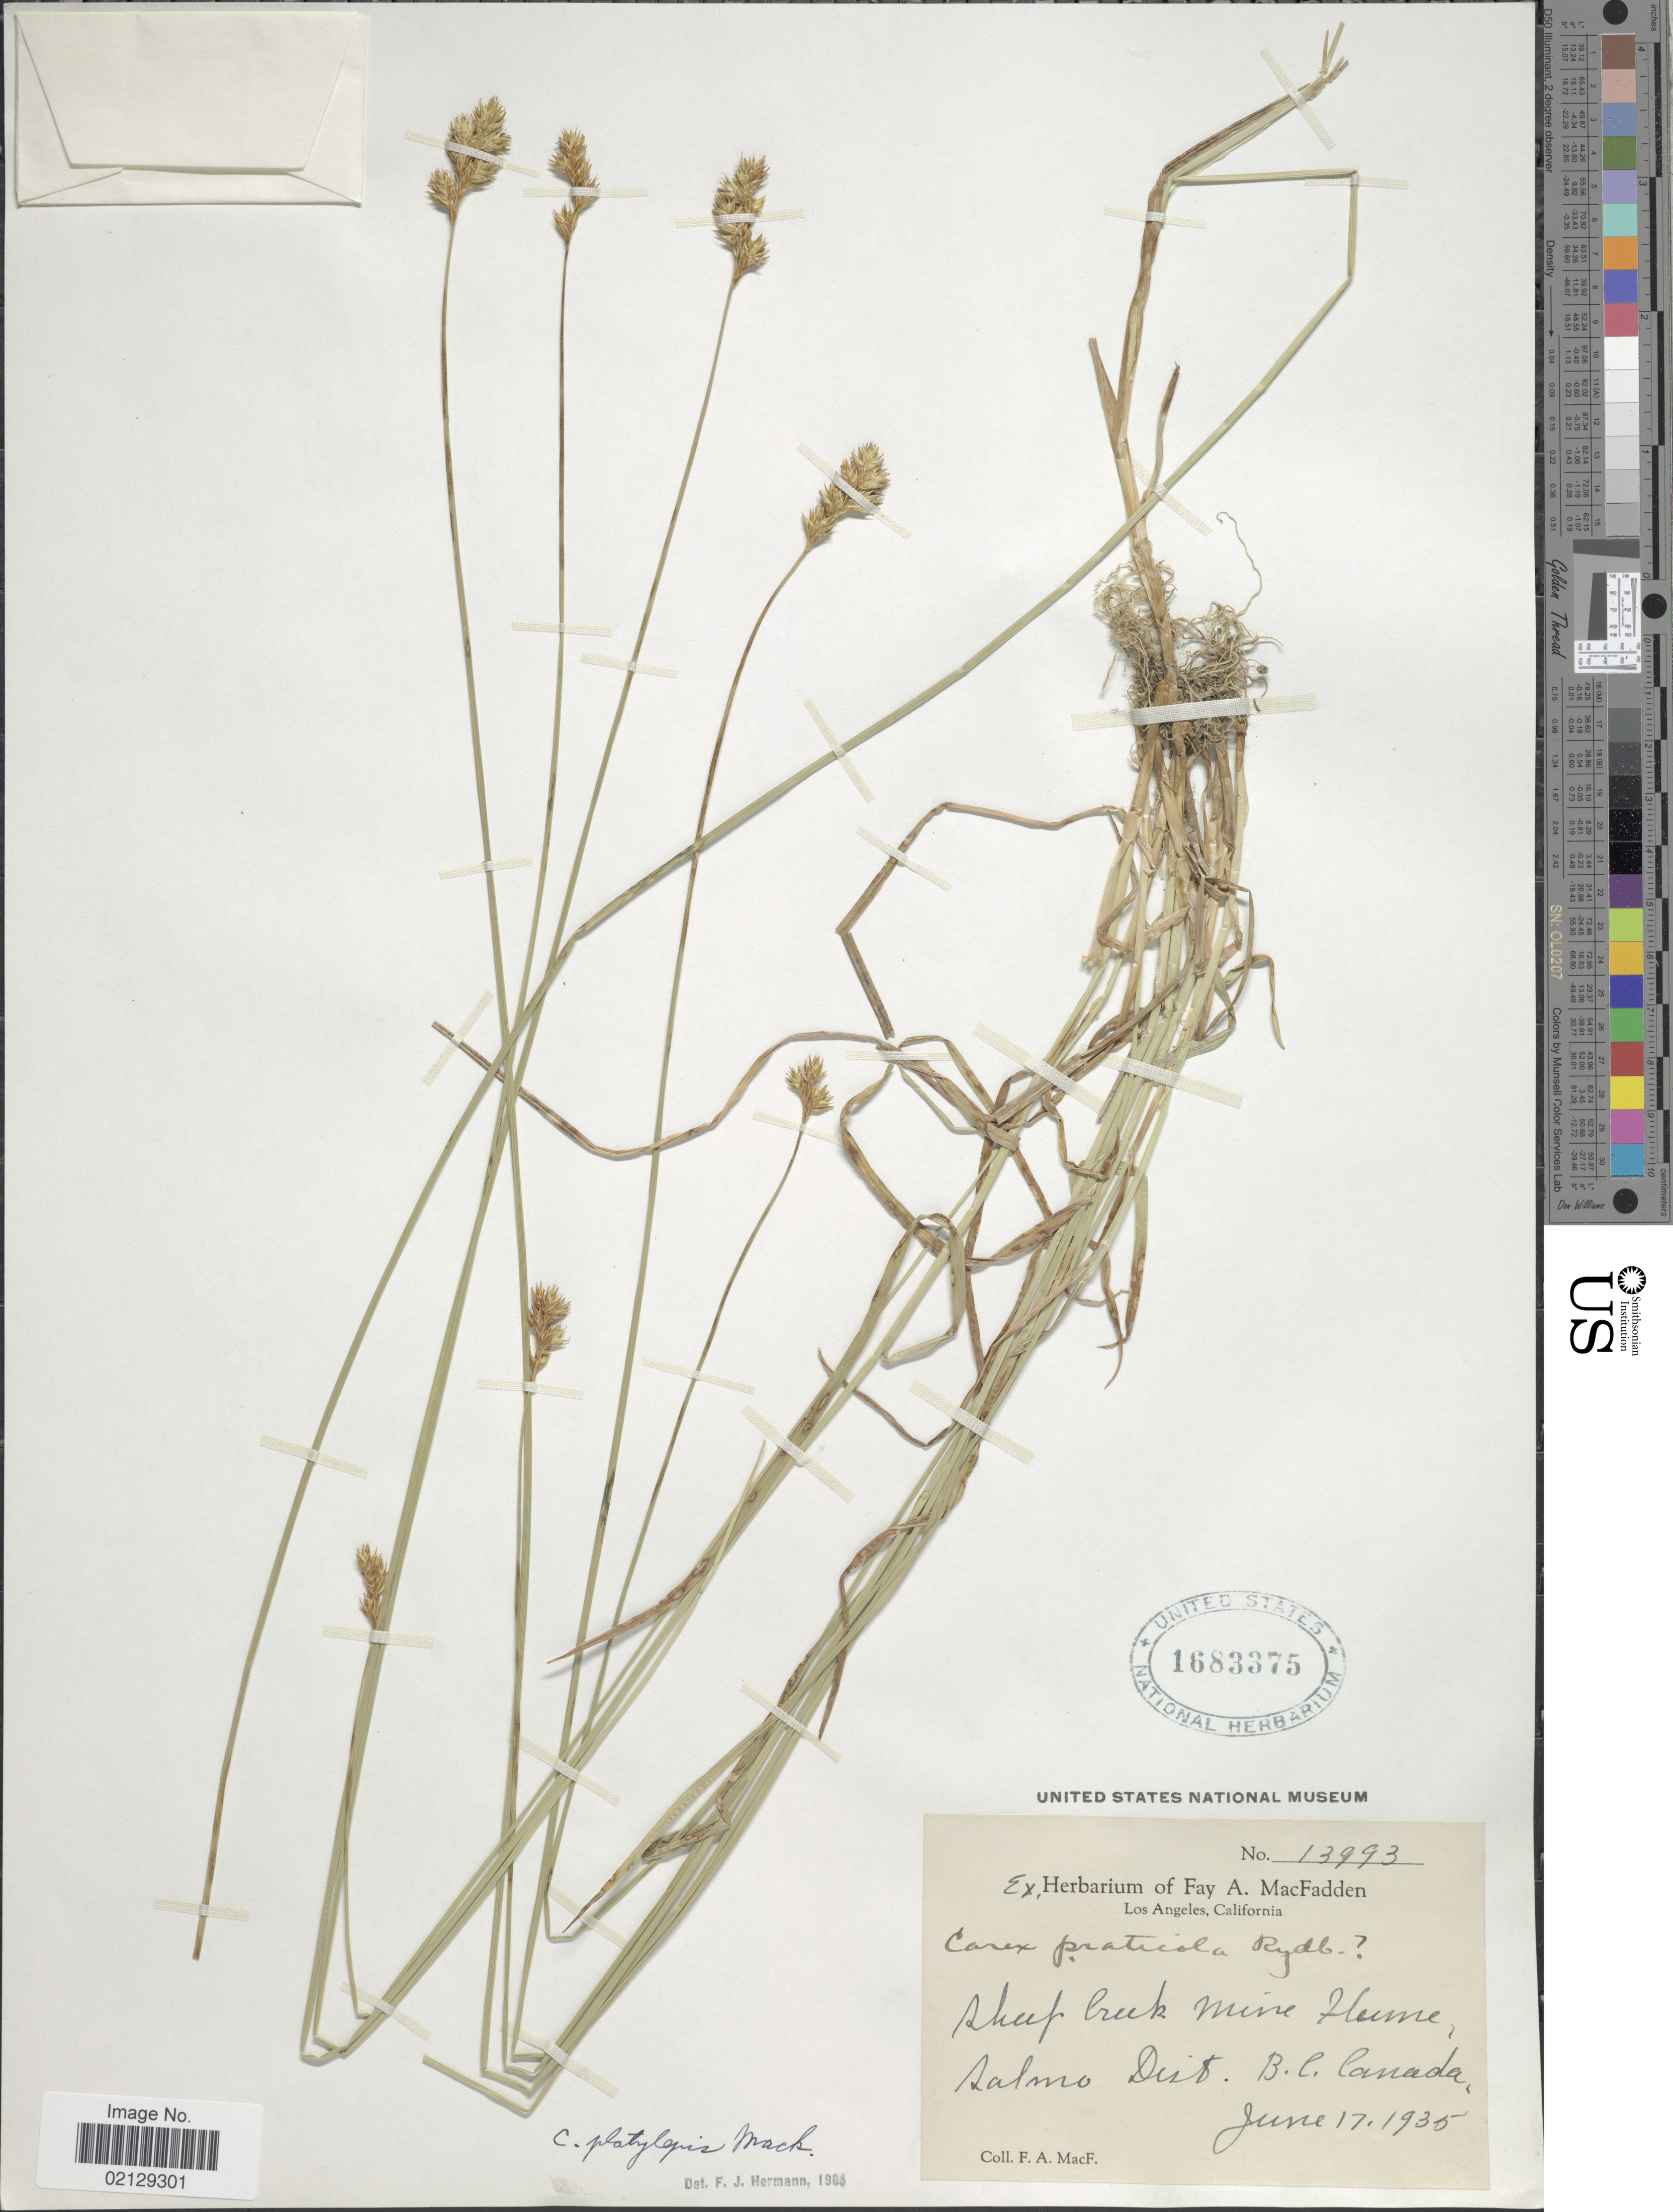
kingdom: Plantae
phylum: Tracheophyta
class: Liliopsida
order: Poales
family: Cyperaceae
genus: Carex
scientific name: Carex praticola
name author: Rydb.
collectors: F. MacFadden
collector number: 13993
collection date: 1935-06-17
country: Canada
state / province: British Columbia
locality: Sheep Creek Mine Hume, Slamo Dist., B.C. Canada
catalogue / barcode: US 1683375